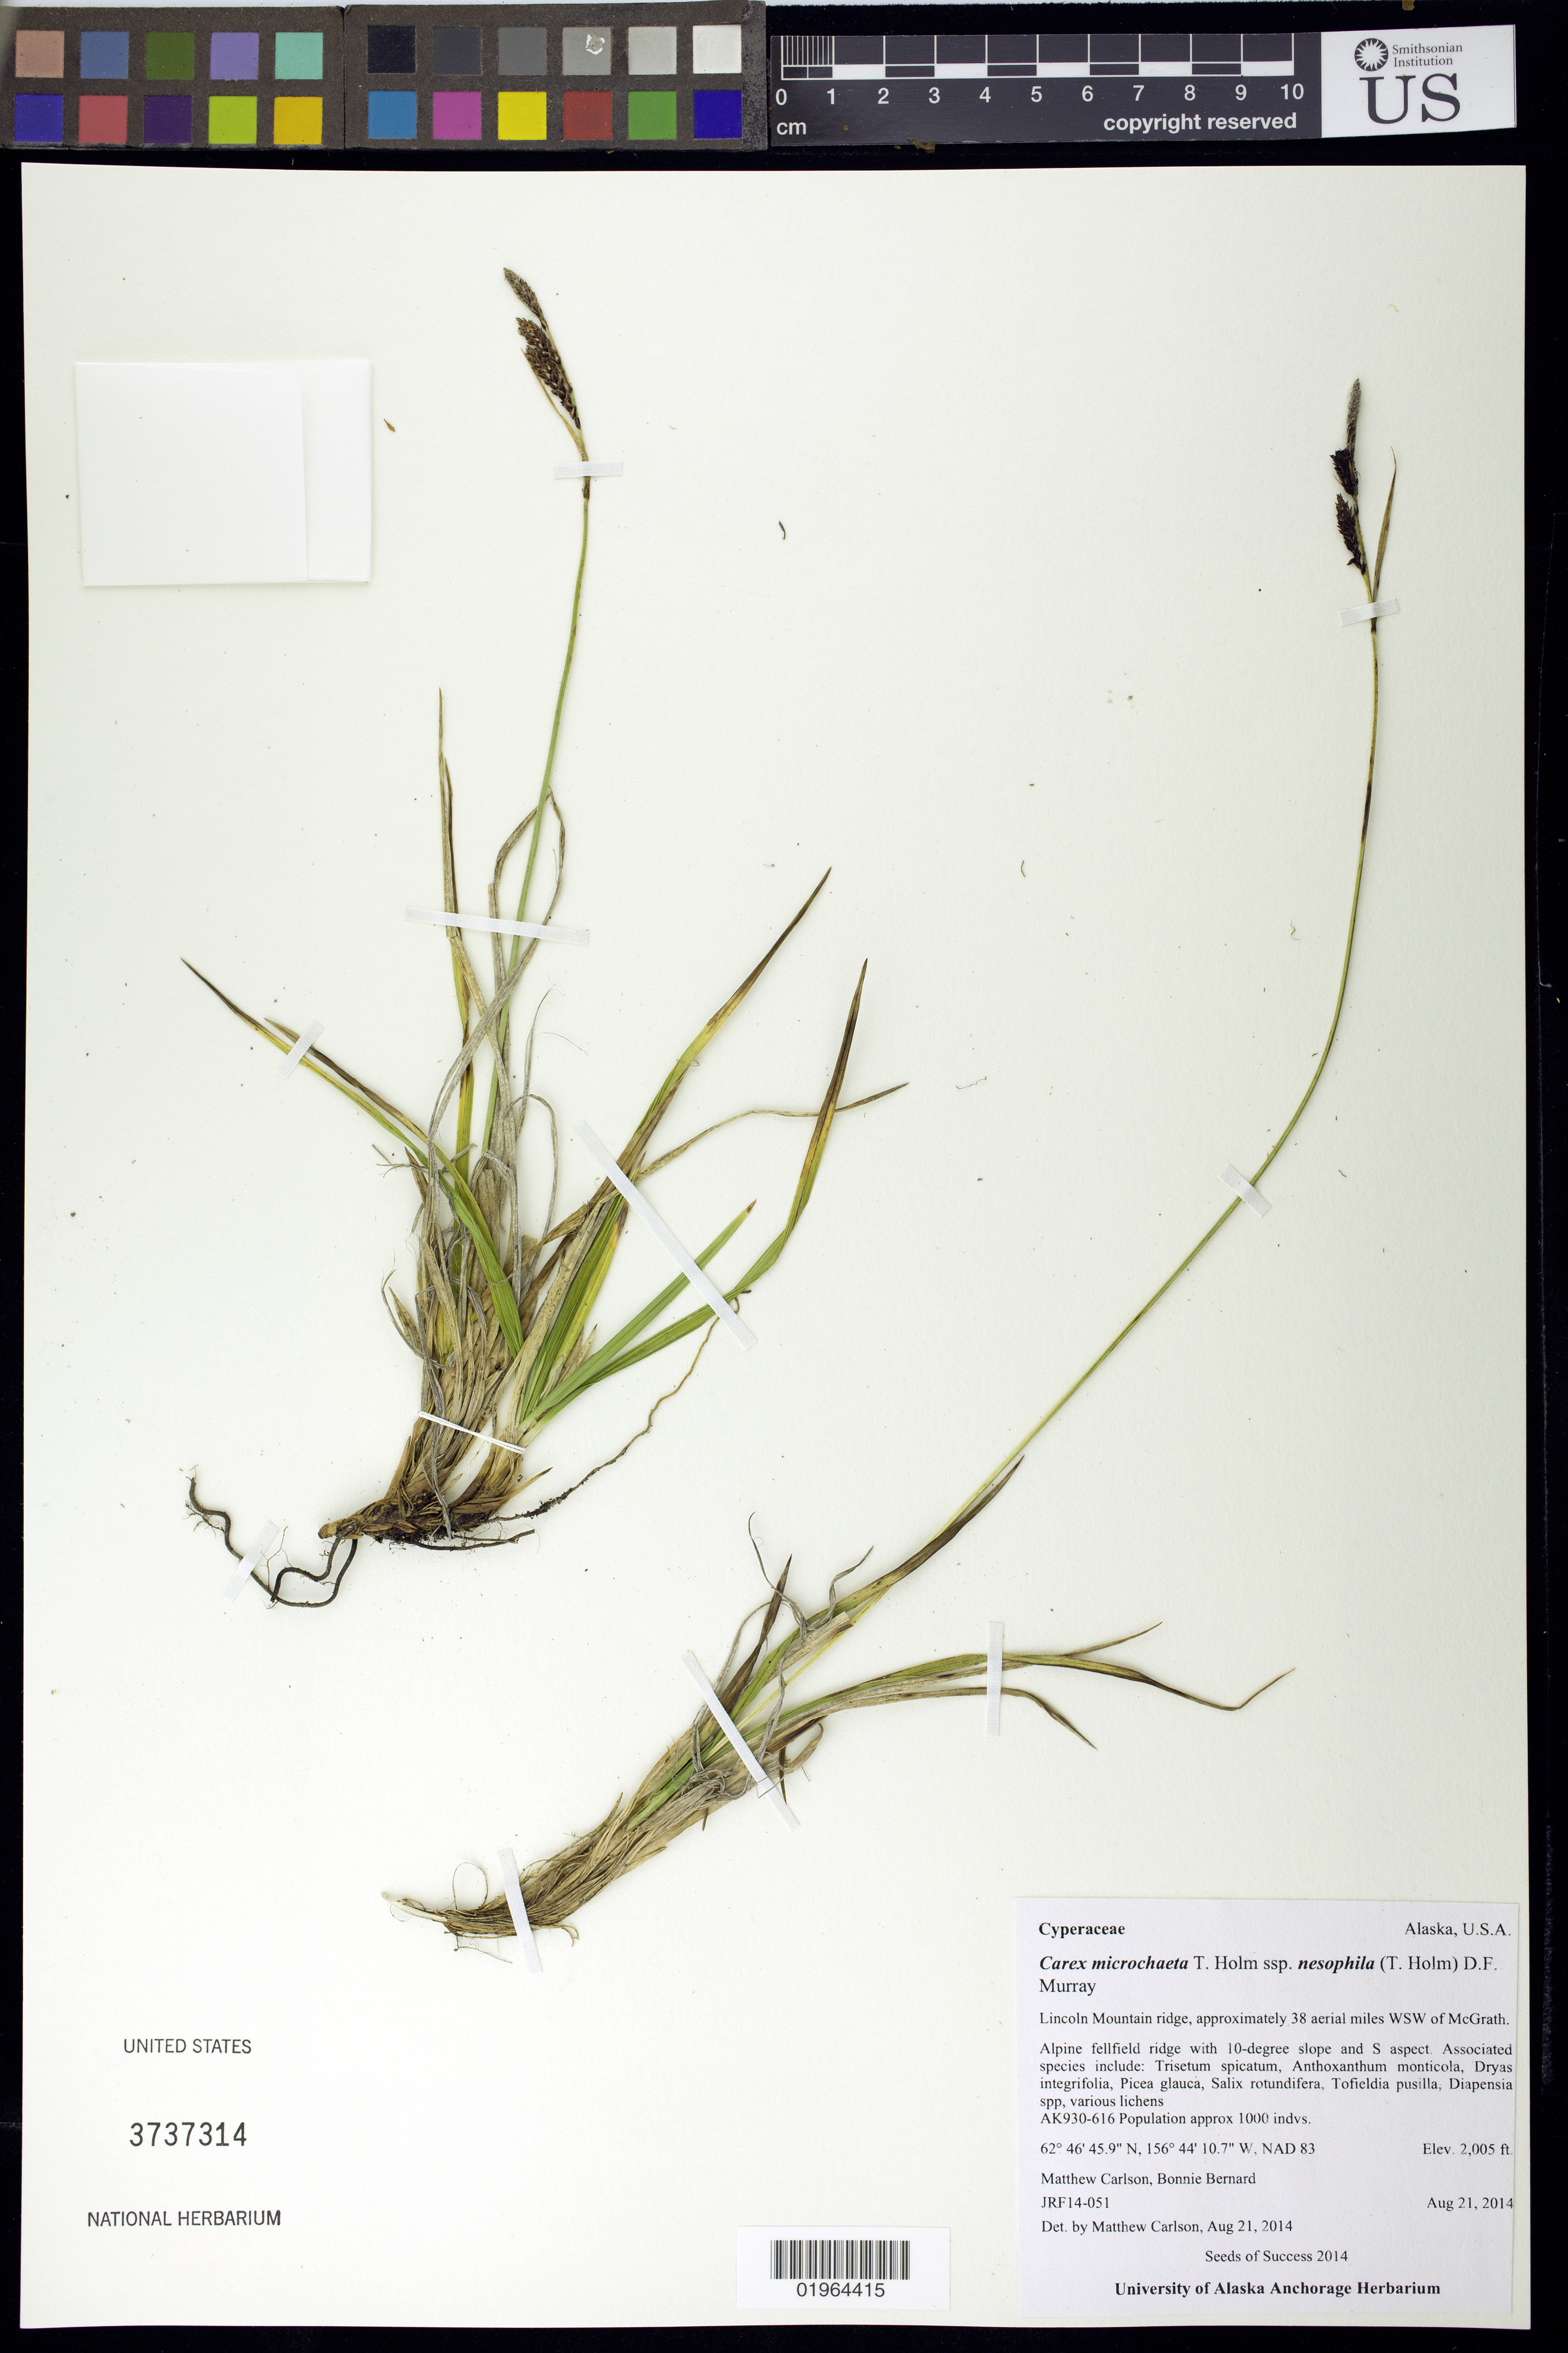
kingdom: Plantae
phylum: Tracheophyta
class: Liliopsida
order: Poales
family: Cyperaceae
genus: Carex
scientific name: Carex microchaeta subsp. nesophila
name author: (Holm) D.F. Murray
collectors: M. Carlson & B. Bernard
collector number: JRF14-051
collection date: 2014-08-21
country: United States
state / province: Alaska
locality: Lincoln Mtn range, 38 aerial mi. WSW of McGrath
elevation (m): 611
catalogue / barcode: US 3737314